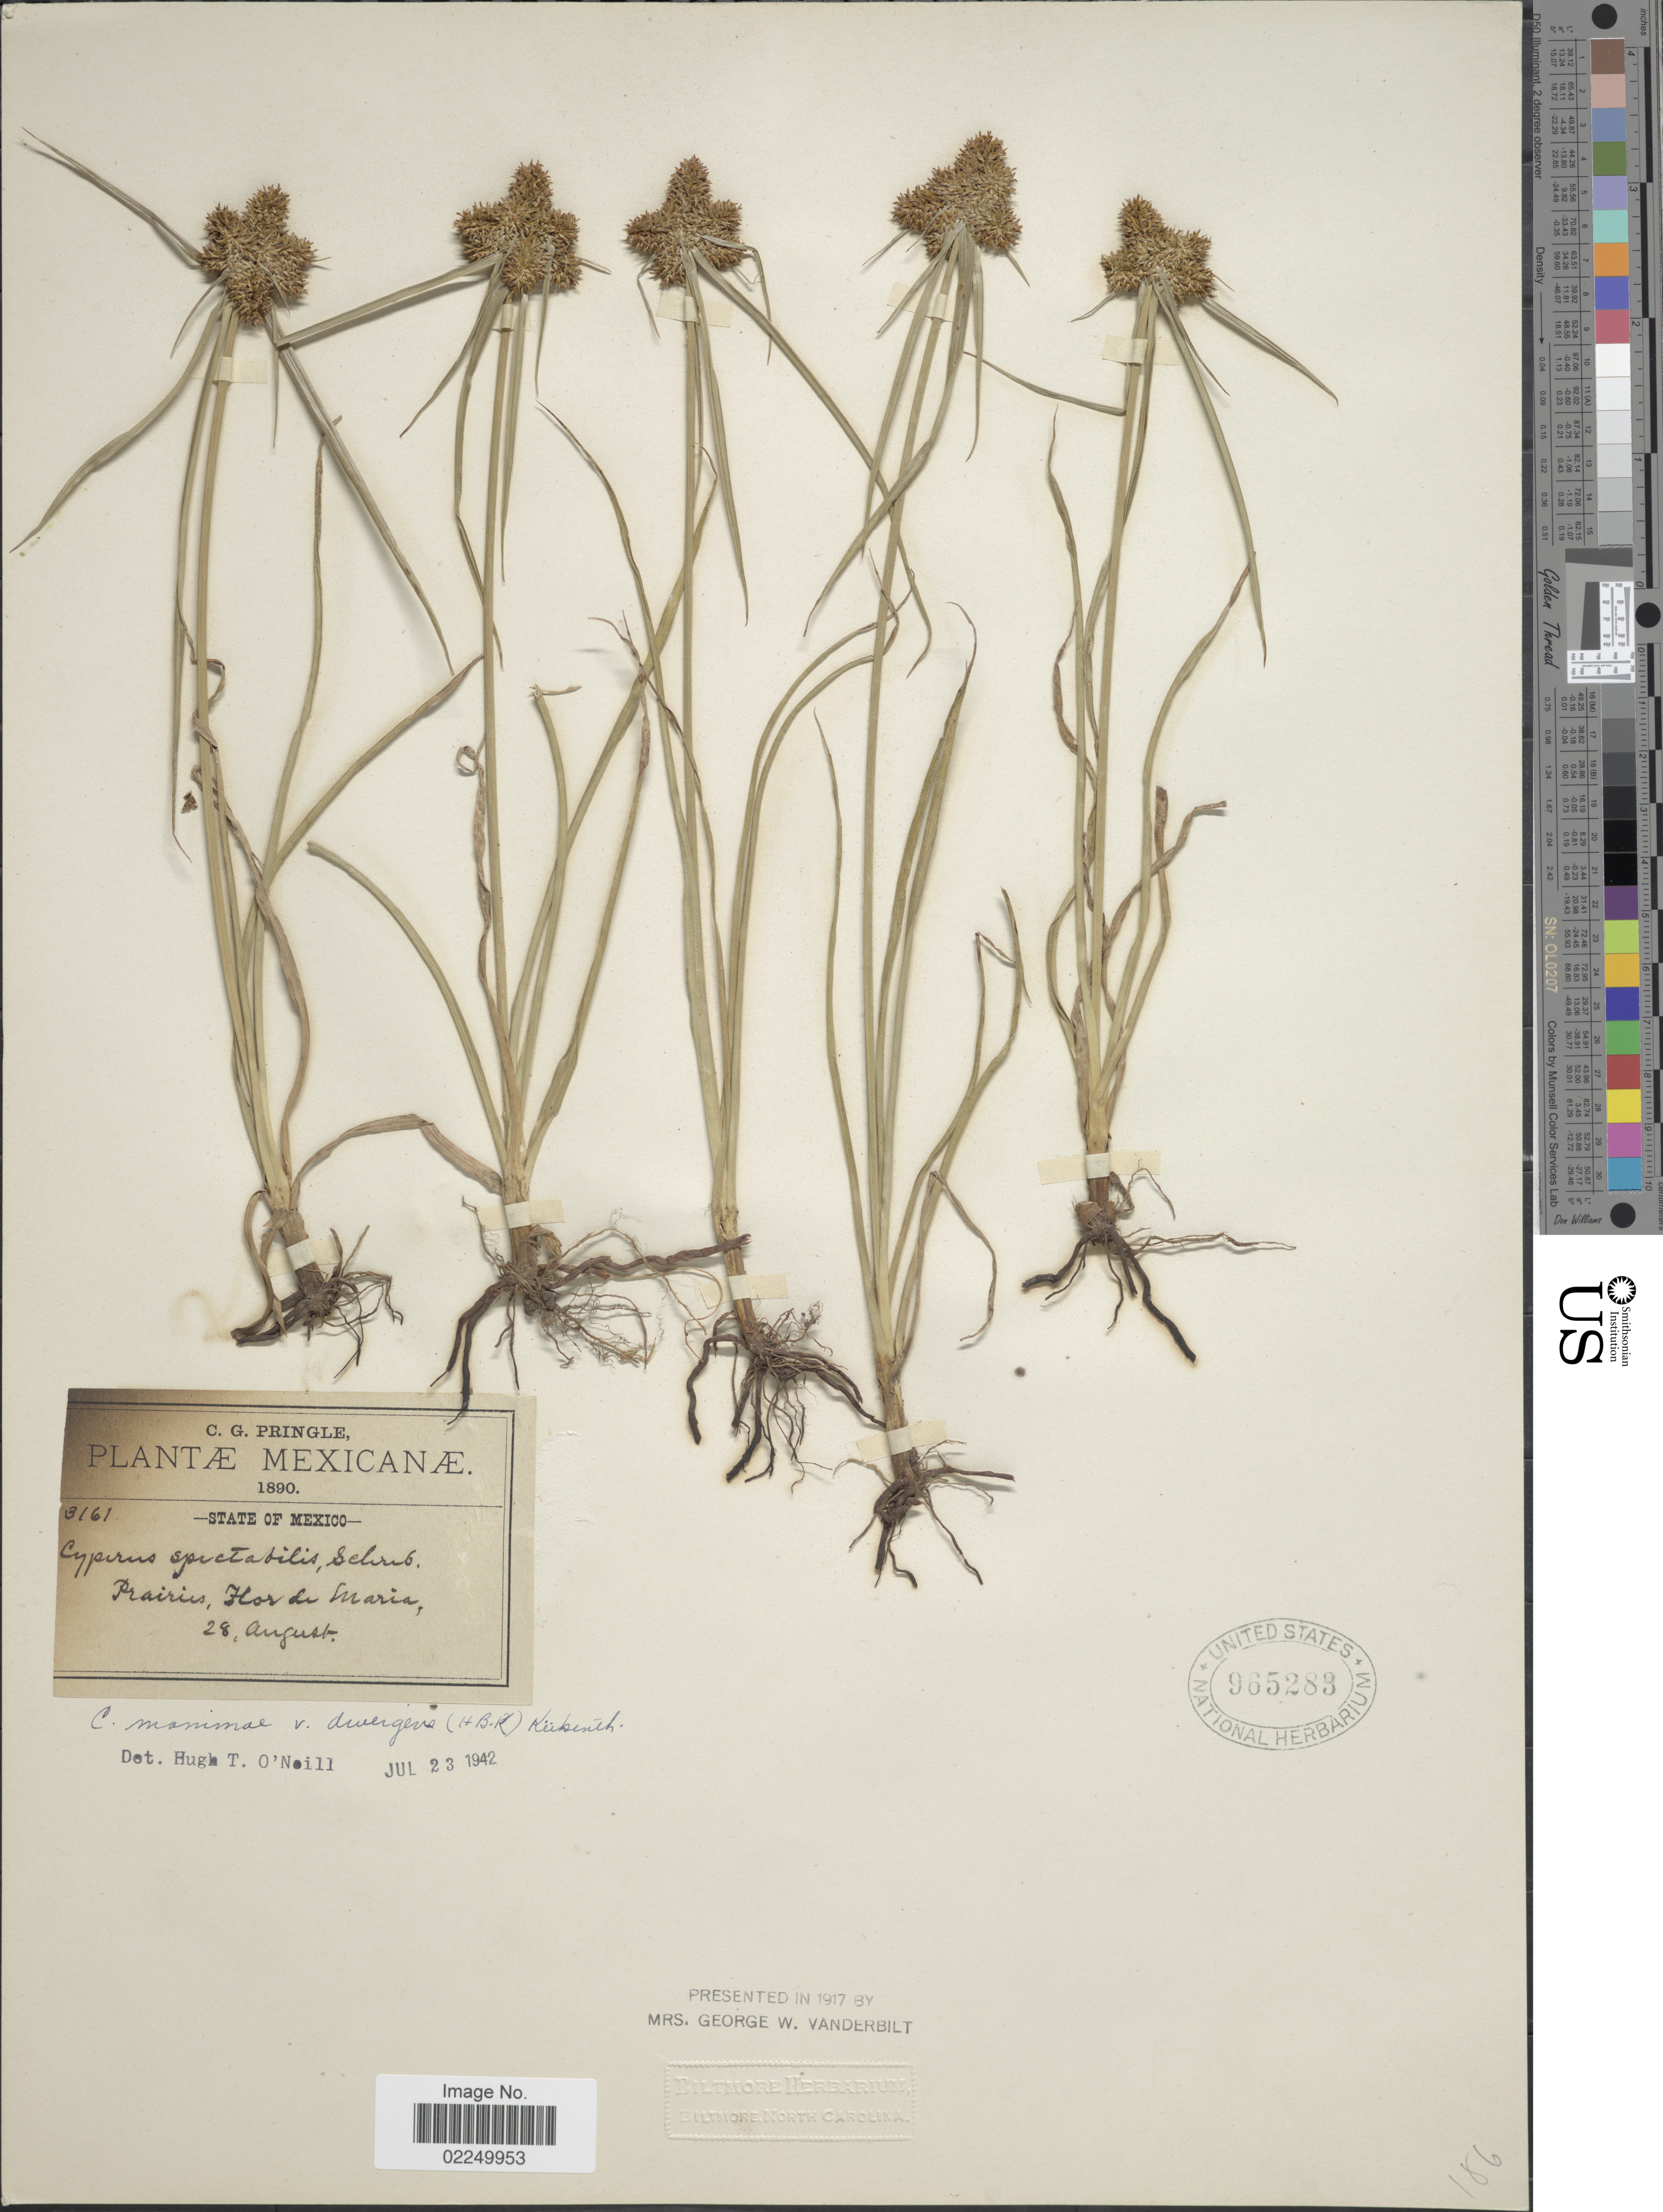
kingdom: Plantae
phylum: Tracheophyta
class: Liliopsida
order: Poales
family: Cyperaceae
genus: Cyperus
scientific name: Cyperus manimae var. divergens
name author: (Kunth) Kük.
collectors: C. G. Pringle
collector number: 3161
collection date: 1890-08-28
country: Mexico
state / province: México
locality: Prairies, Flor de Maria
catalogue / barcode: US 965283